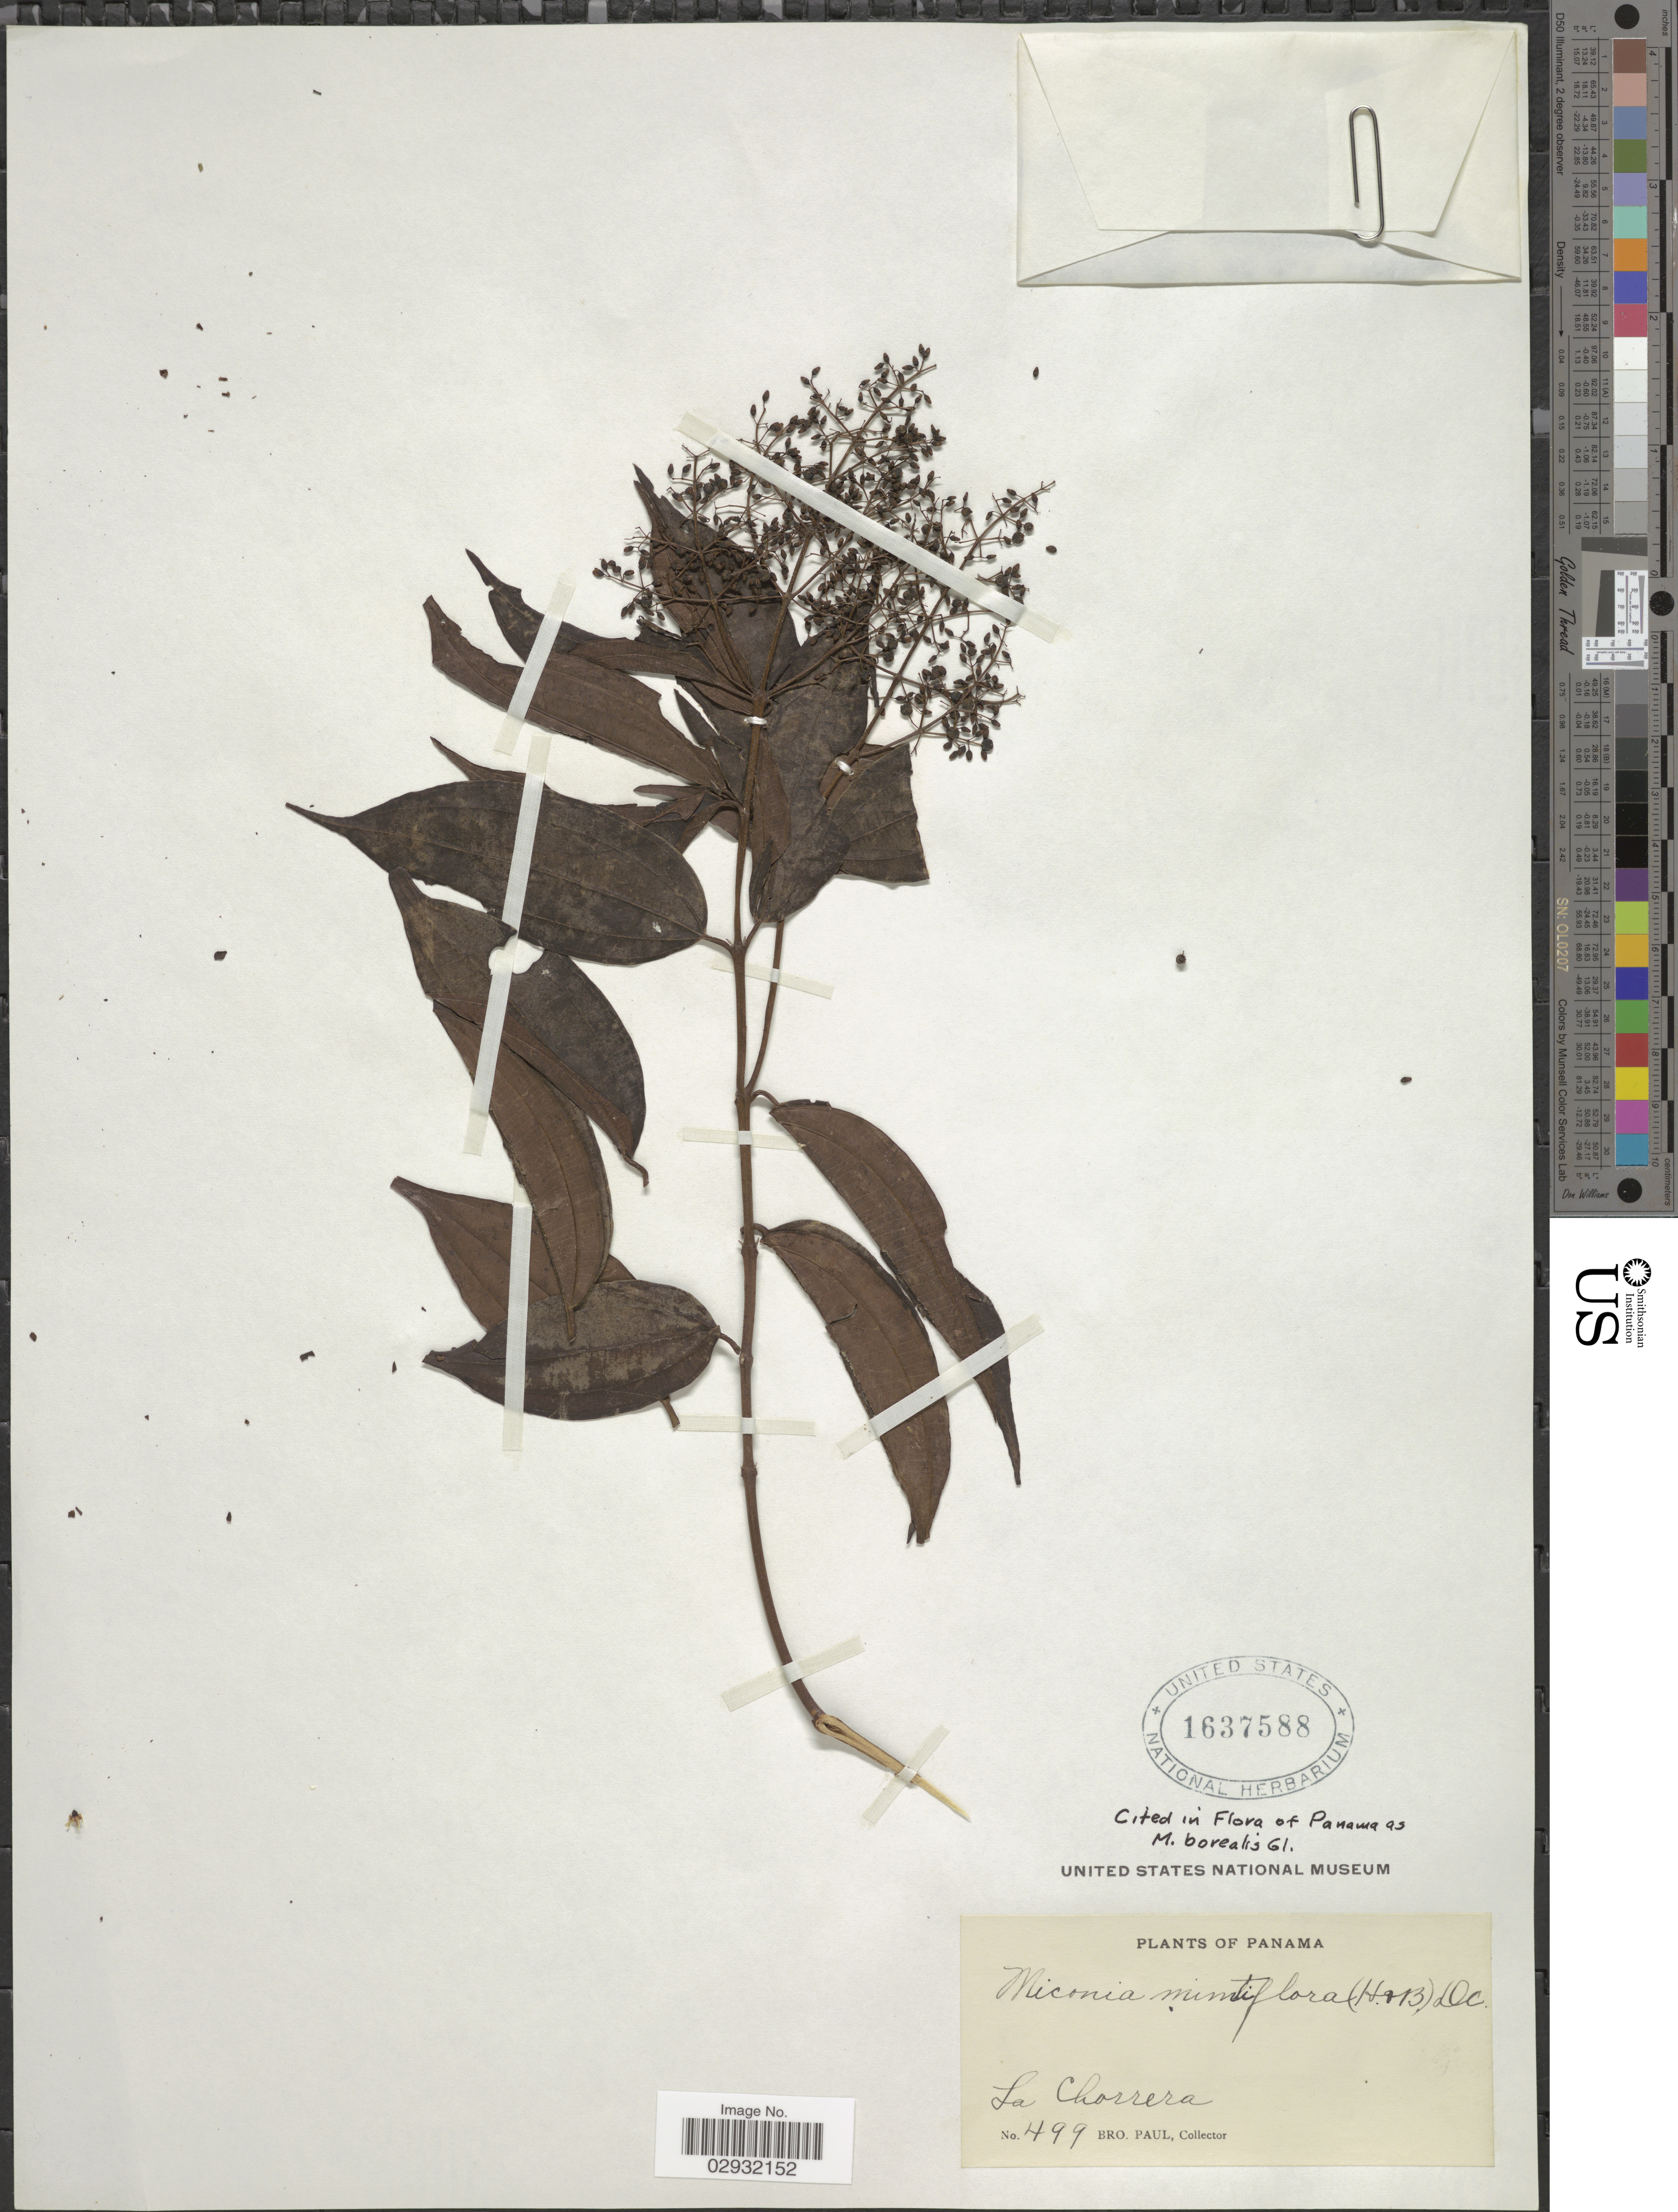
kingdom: Plantae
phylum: Tracheophyta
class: Magnoliopsida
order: Myrtales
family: Melastomataceae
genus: Miconia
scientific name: Miconia borealis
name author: Gleason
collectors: B. Paul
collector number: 499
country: Panama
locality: La Chorrera.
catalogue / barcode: US 1637588